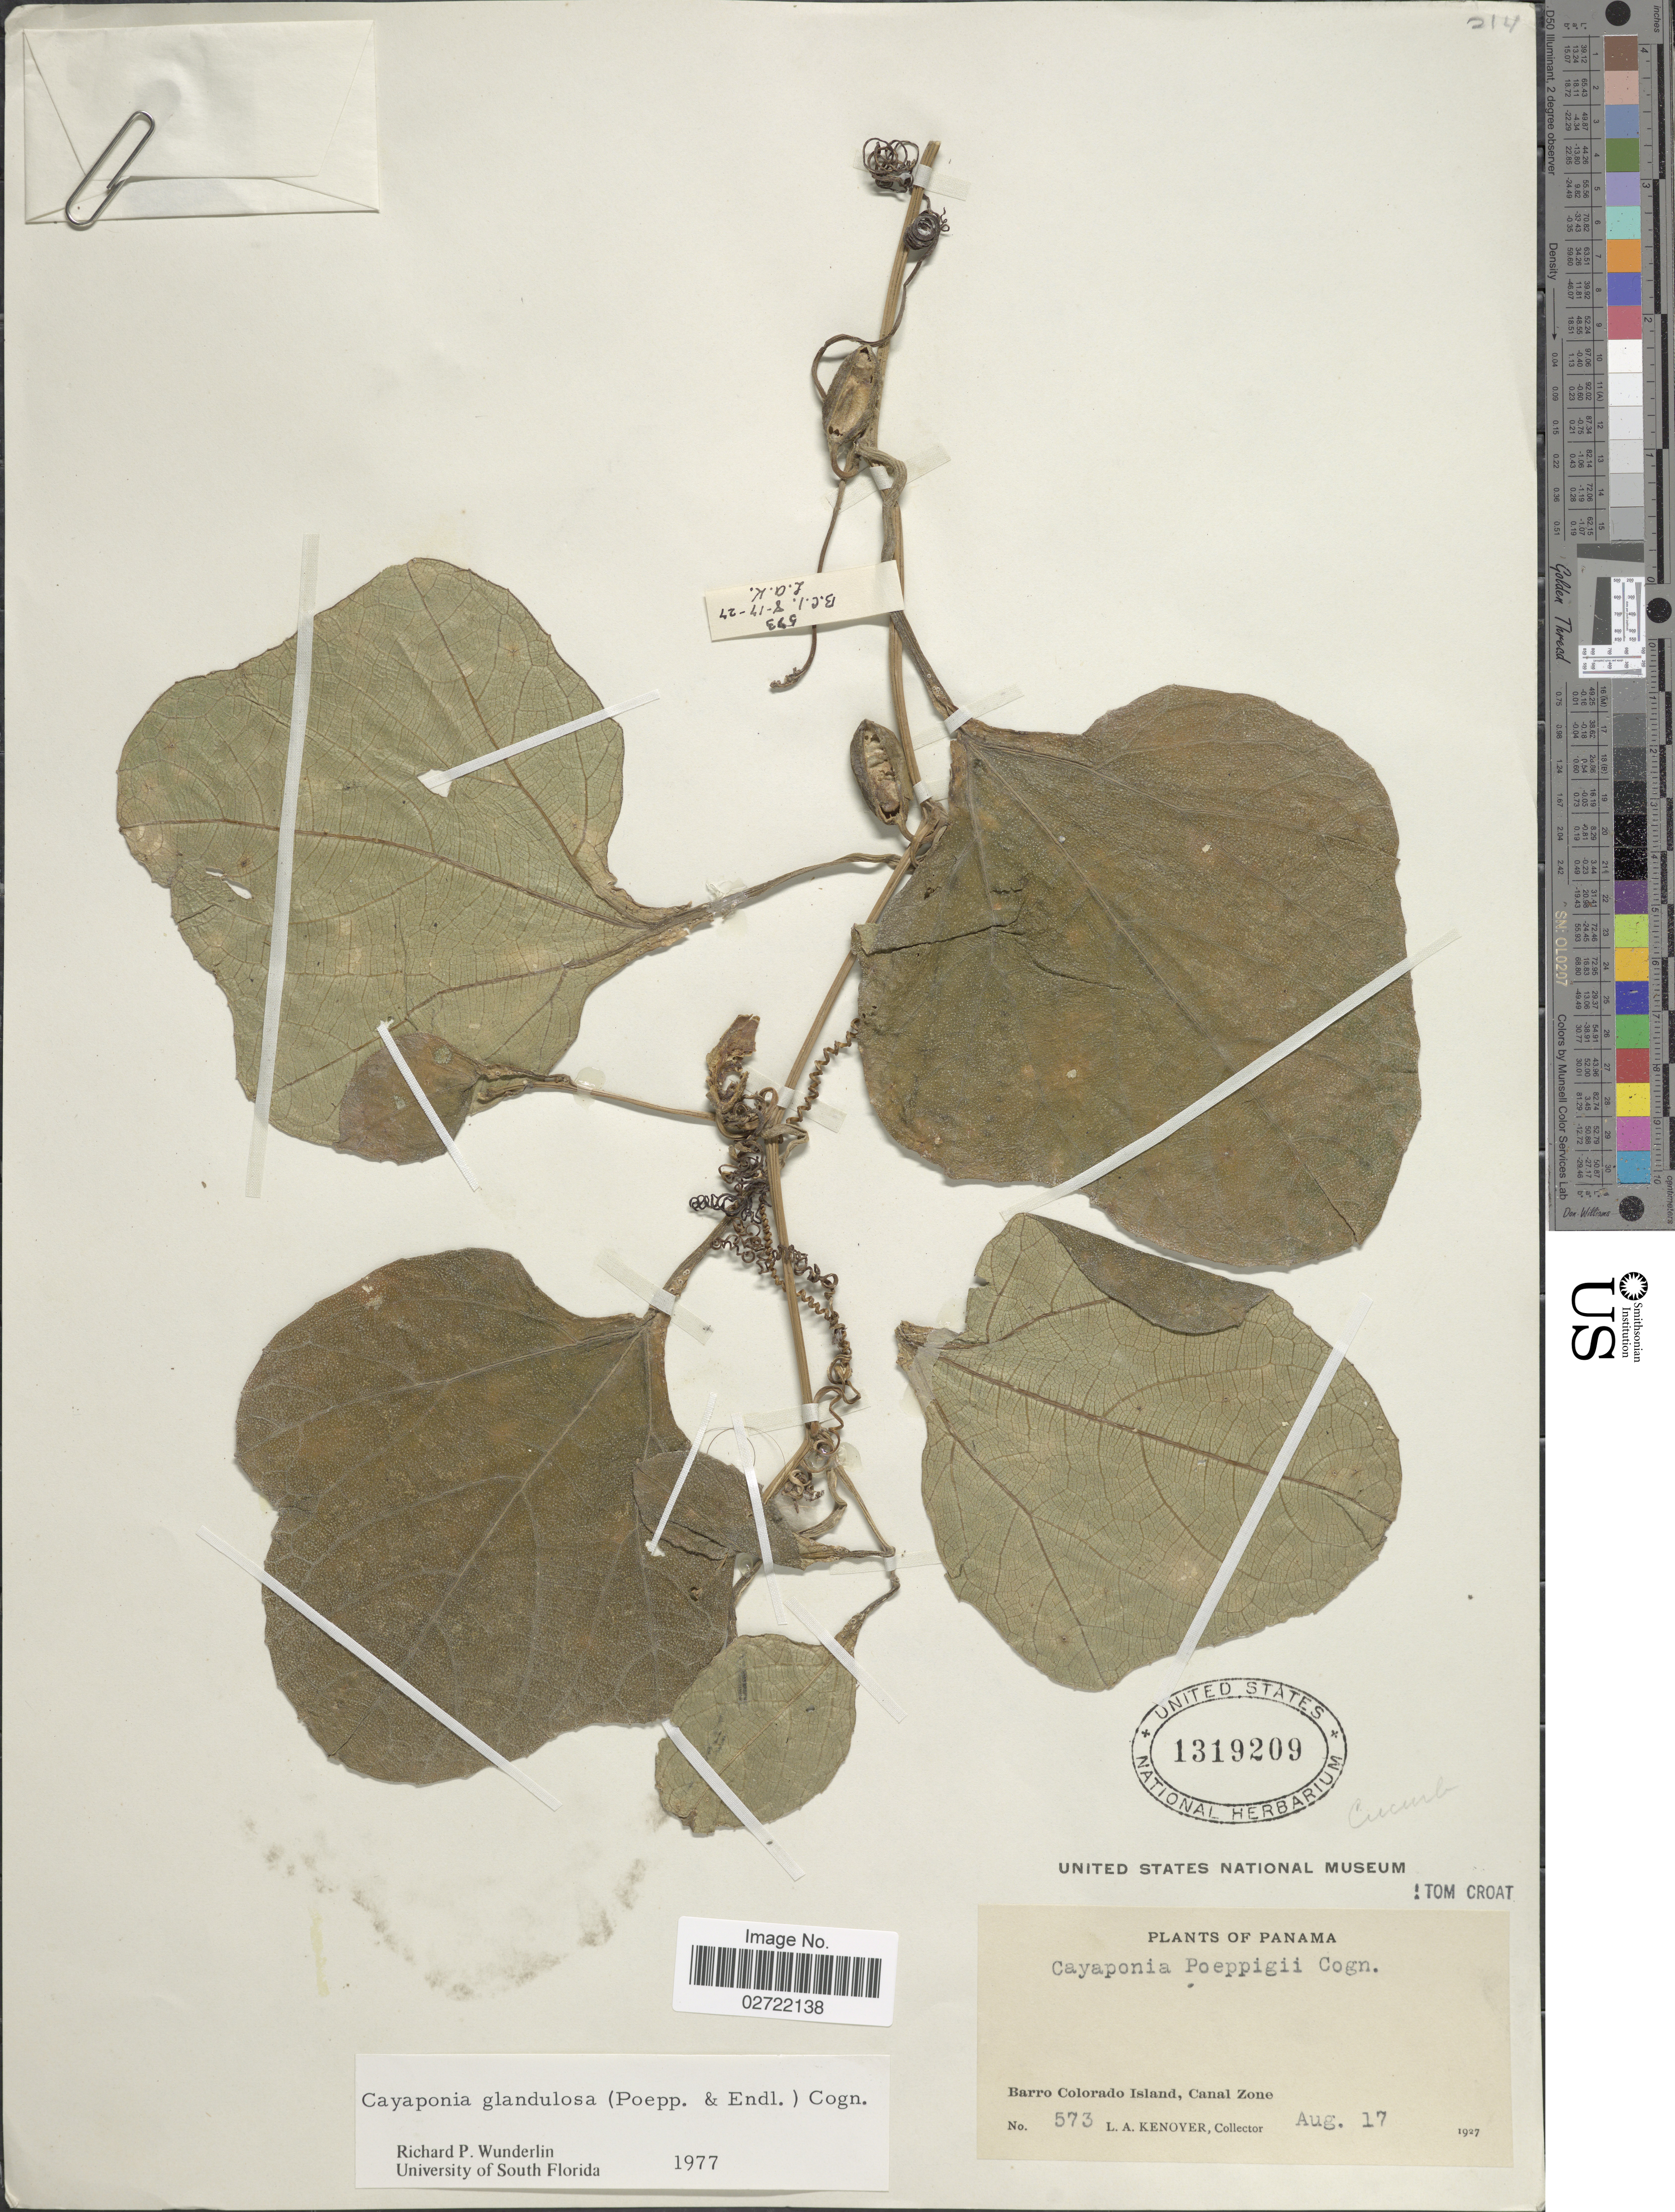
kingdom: Plantae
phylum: Tracheophyta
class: Magnoliopsida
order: Cucurbitales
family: Cucurbitaceae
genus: Cayaponia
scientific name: Cayaponia glandulosa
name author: (Poepp. & Endl.) Cogn.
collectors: L. A. Kenoyer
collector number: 573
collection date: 1927-08-17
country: Panama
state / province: Panamá Oeste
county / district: Canal Zone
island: Barro Colorado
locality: Barro Colorado Island, Canal Zone.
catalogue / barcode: US 1319209